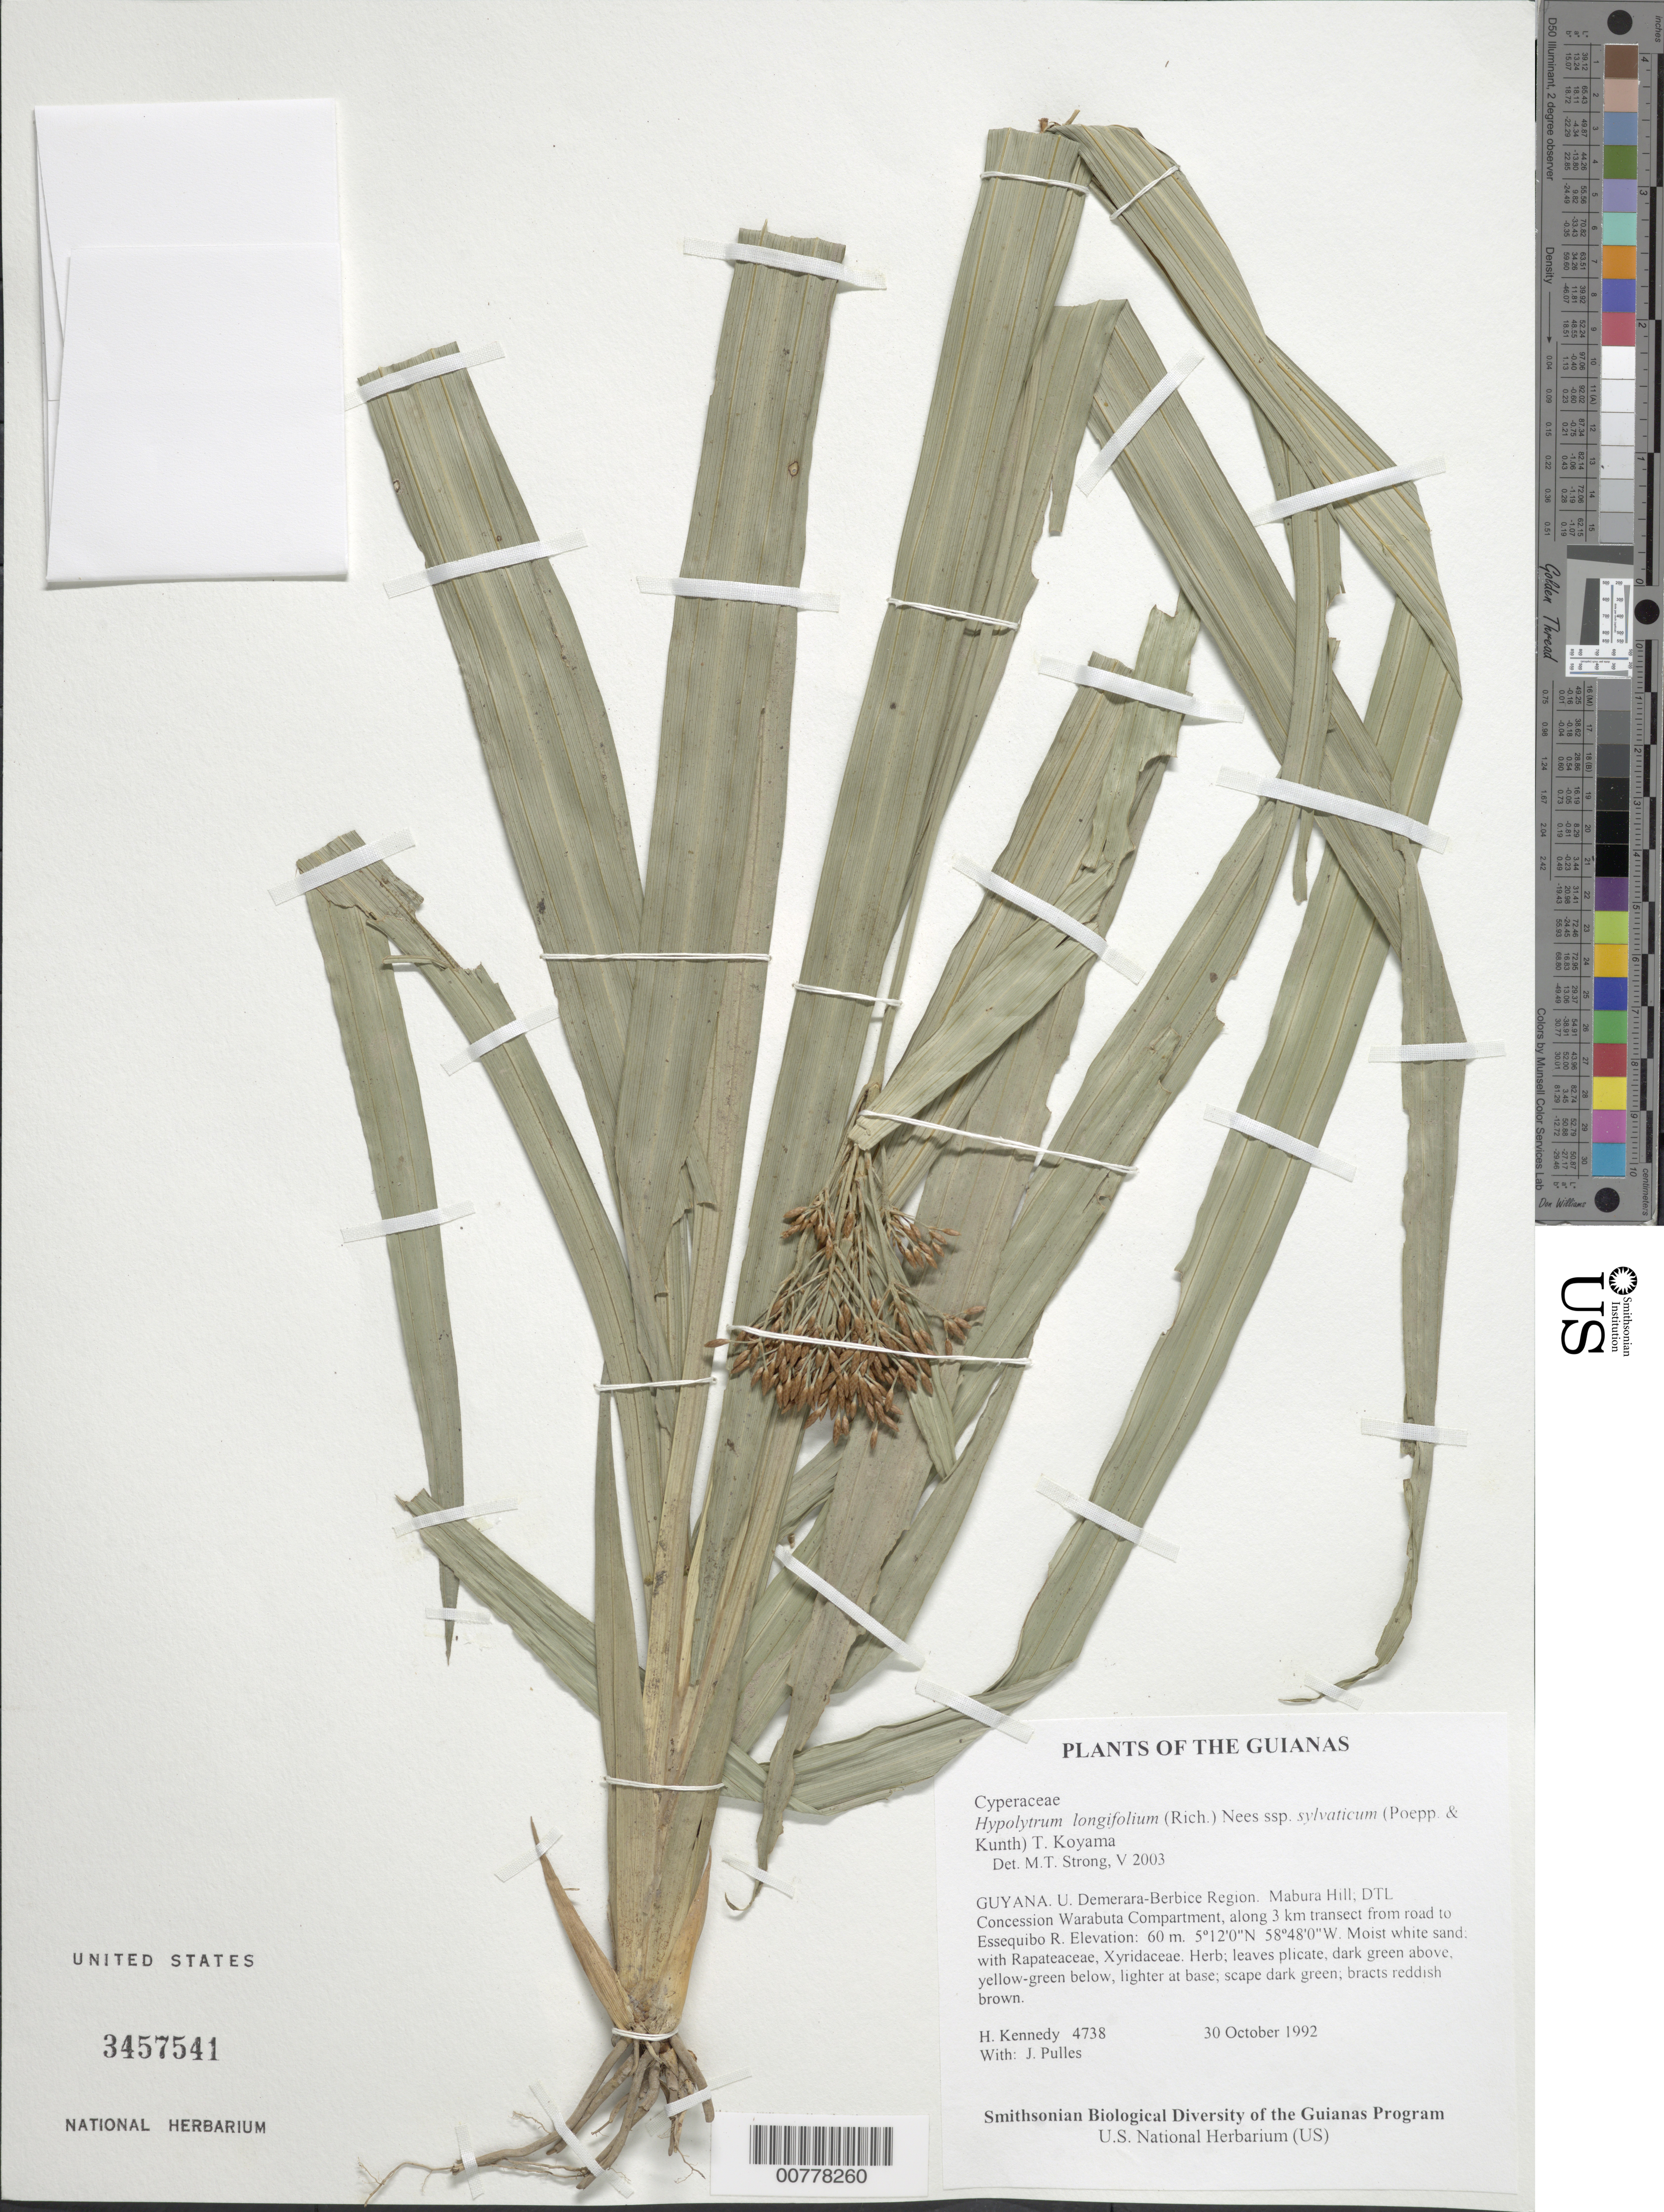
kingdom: Plantae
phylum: Tracheophyta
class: Liliopsida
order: Poales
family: Cyperaceae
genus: Hypolytrum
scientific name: Hypolytrum longifolium subsp. sylvaticum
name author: (Poepp. ex Kunth) T. Koyama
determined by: Strong, M. T., (US), Smithsonian Institution - National Museum of Natural History (UNITED STATES)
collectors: H. Kennedy & J. Pulles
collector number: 4738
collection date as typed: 30 October 1992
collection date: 1992-10-30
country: Guyana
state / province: U. Demerara-Berbice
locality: Mabura Hill; DTL Concession Warabuta Compartment, along 3 km transect from road to Essequibo R.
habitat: Moist white sand; with Rapateaceae, Xyridaceae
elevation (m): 60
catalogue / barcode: US 3457541